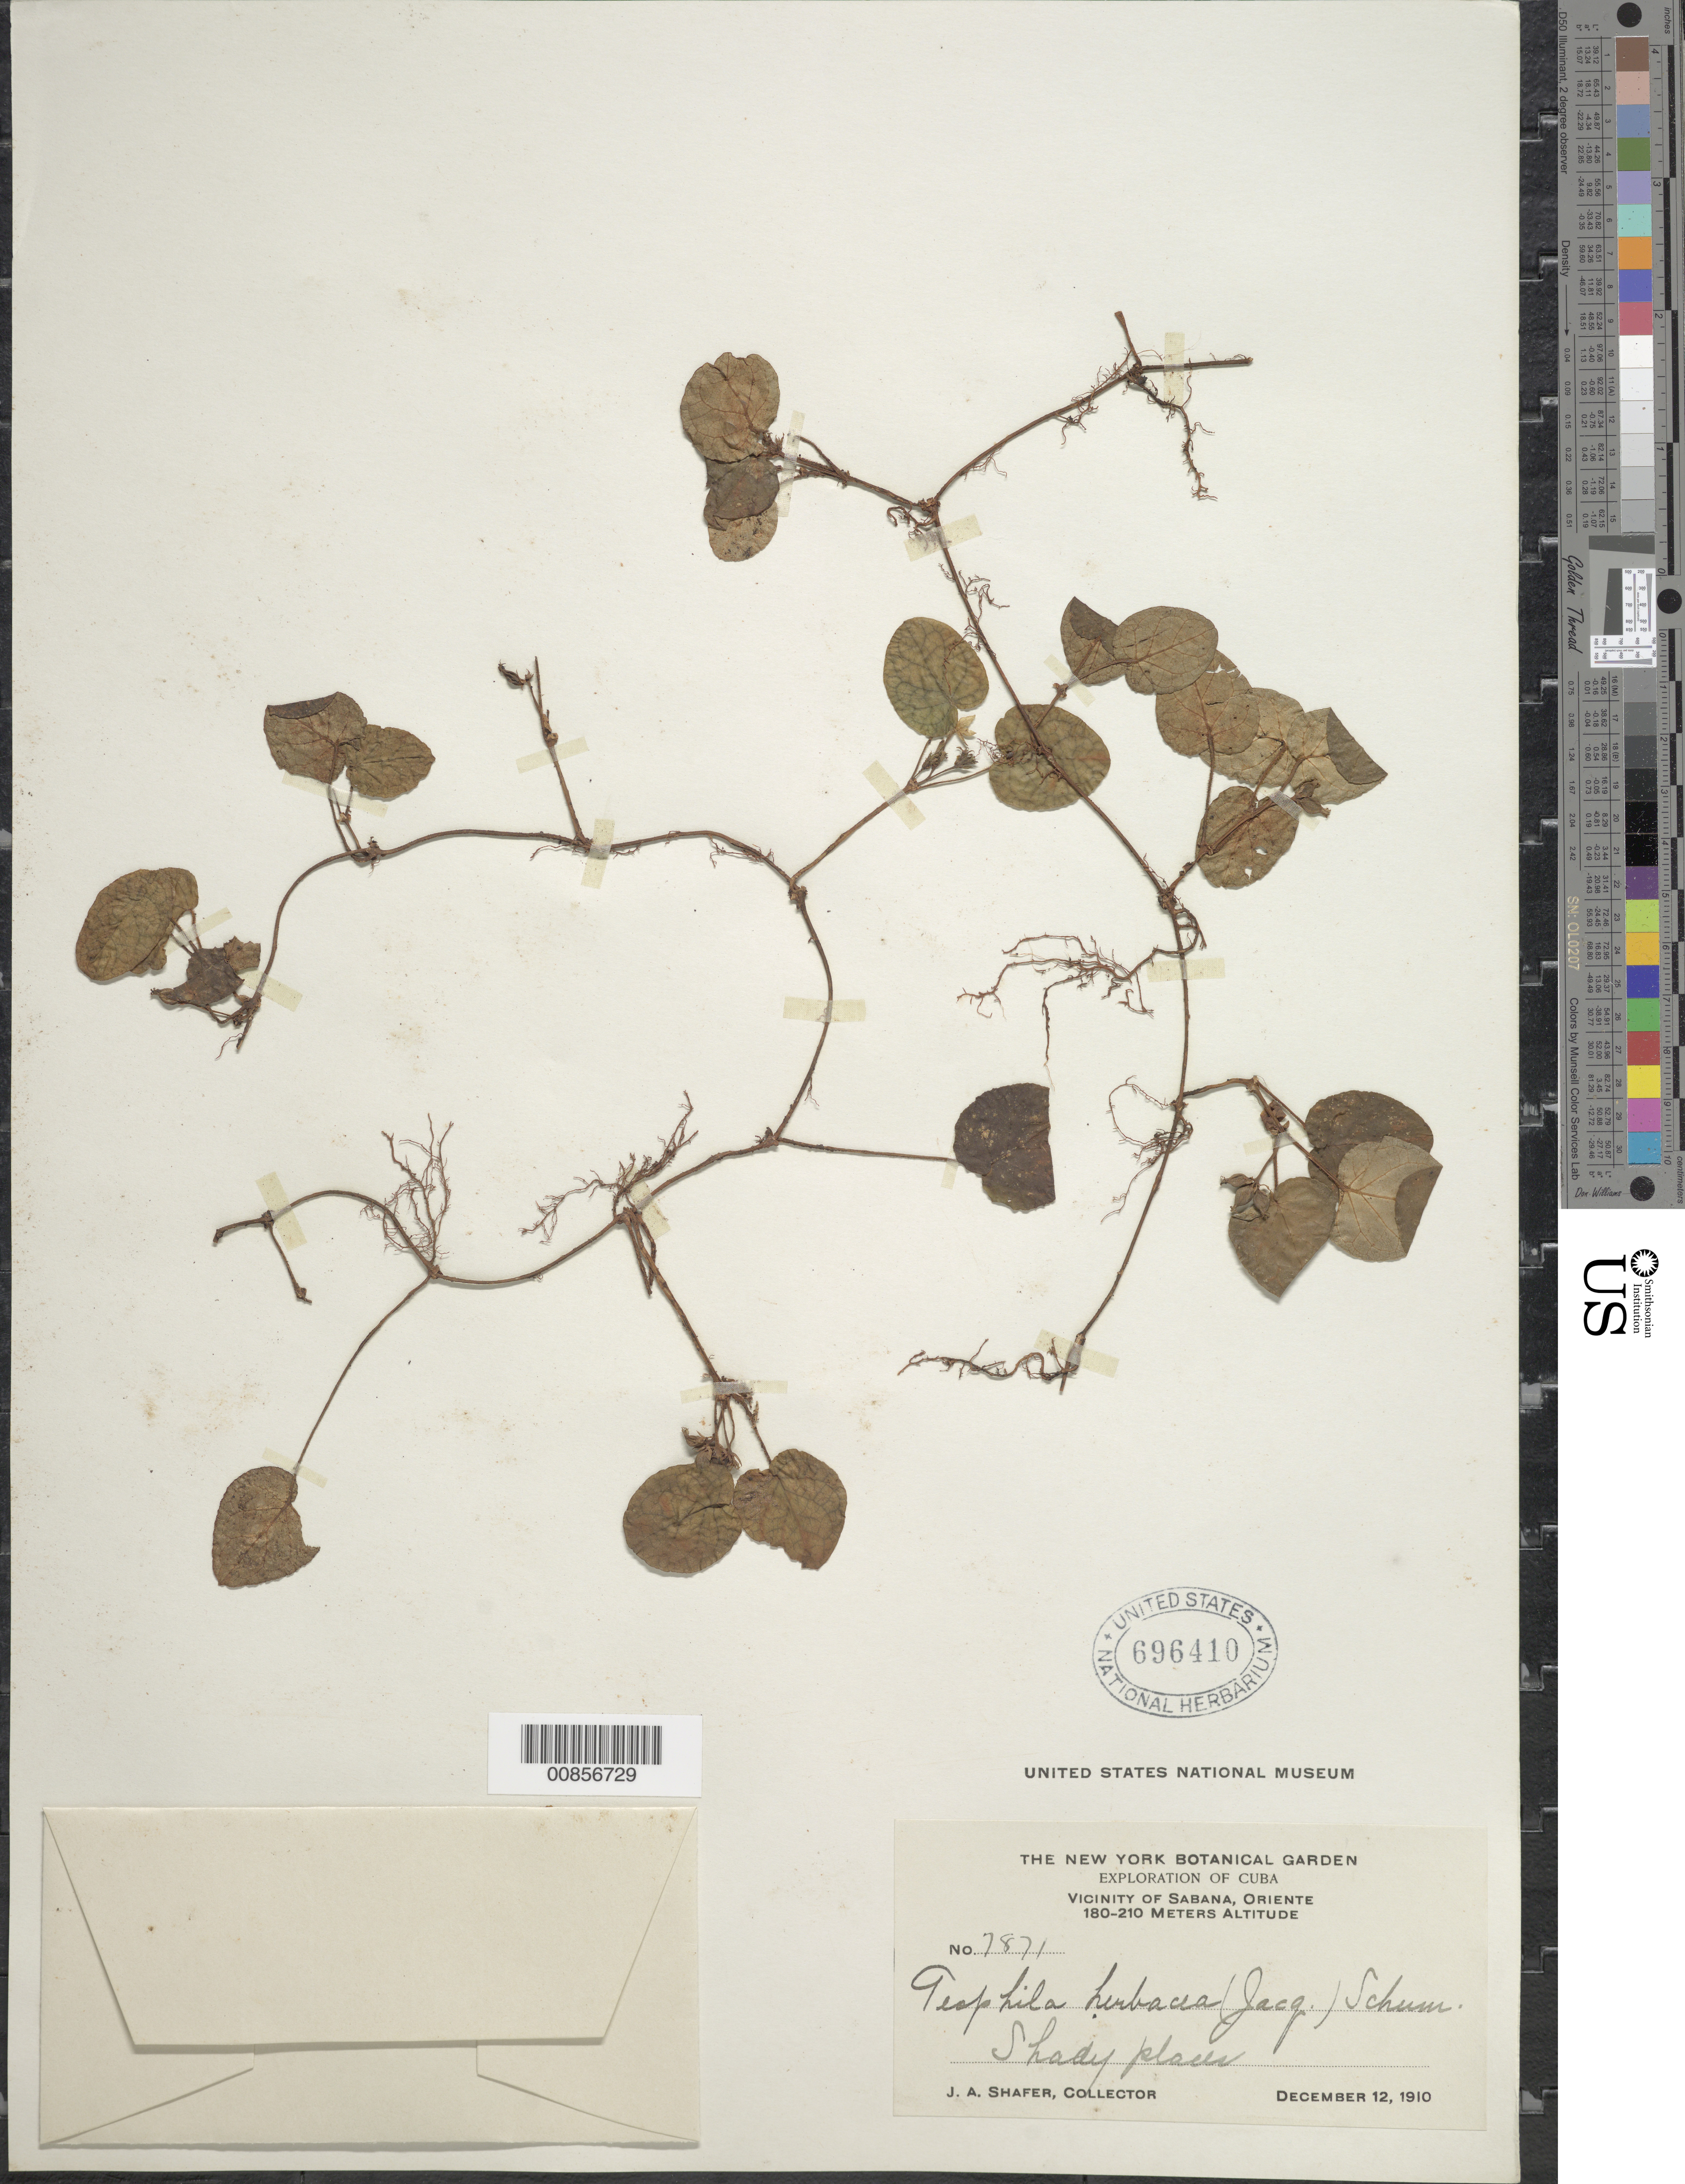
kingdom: Plantae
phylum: Tracheophyta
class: Magnoliopsida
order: Gentianales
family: Rubiaceae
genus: Geophila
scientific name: Geophila repens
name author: (L.) I.M. Johnst.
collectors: J. A. Shafer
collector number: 7871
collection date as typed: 12 Dec 1910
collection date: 1910-12-12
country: Cuba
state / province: Oriente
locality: Vicinity of Sabana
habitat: Shady places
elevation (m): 180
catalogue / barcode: US 696410